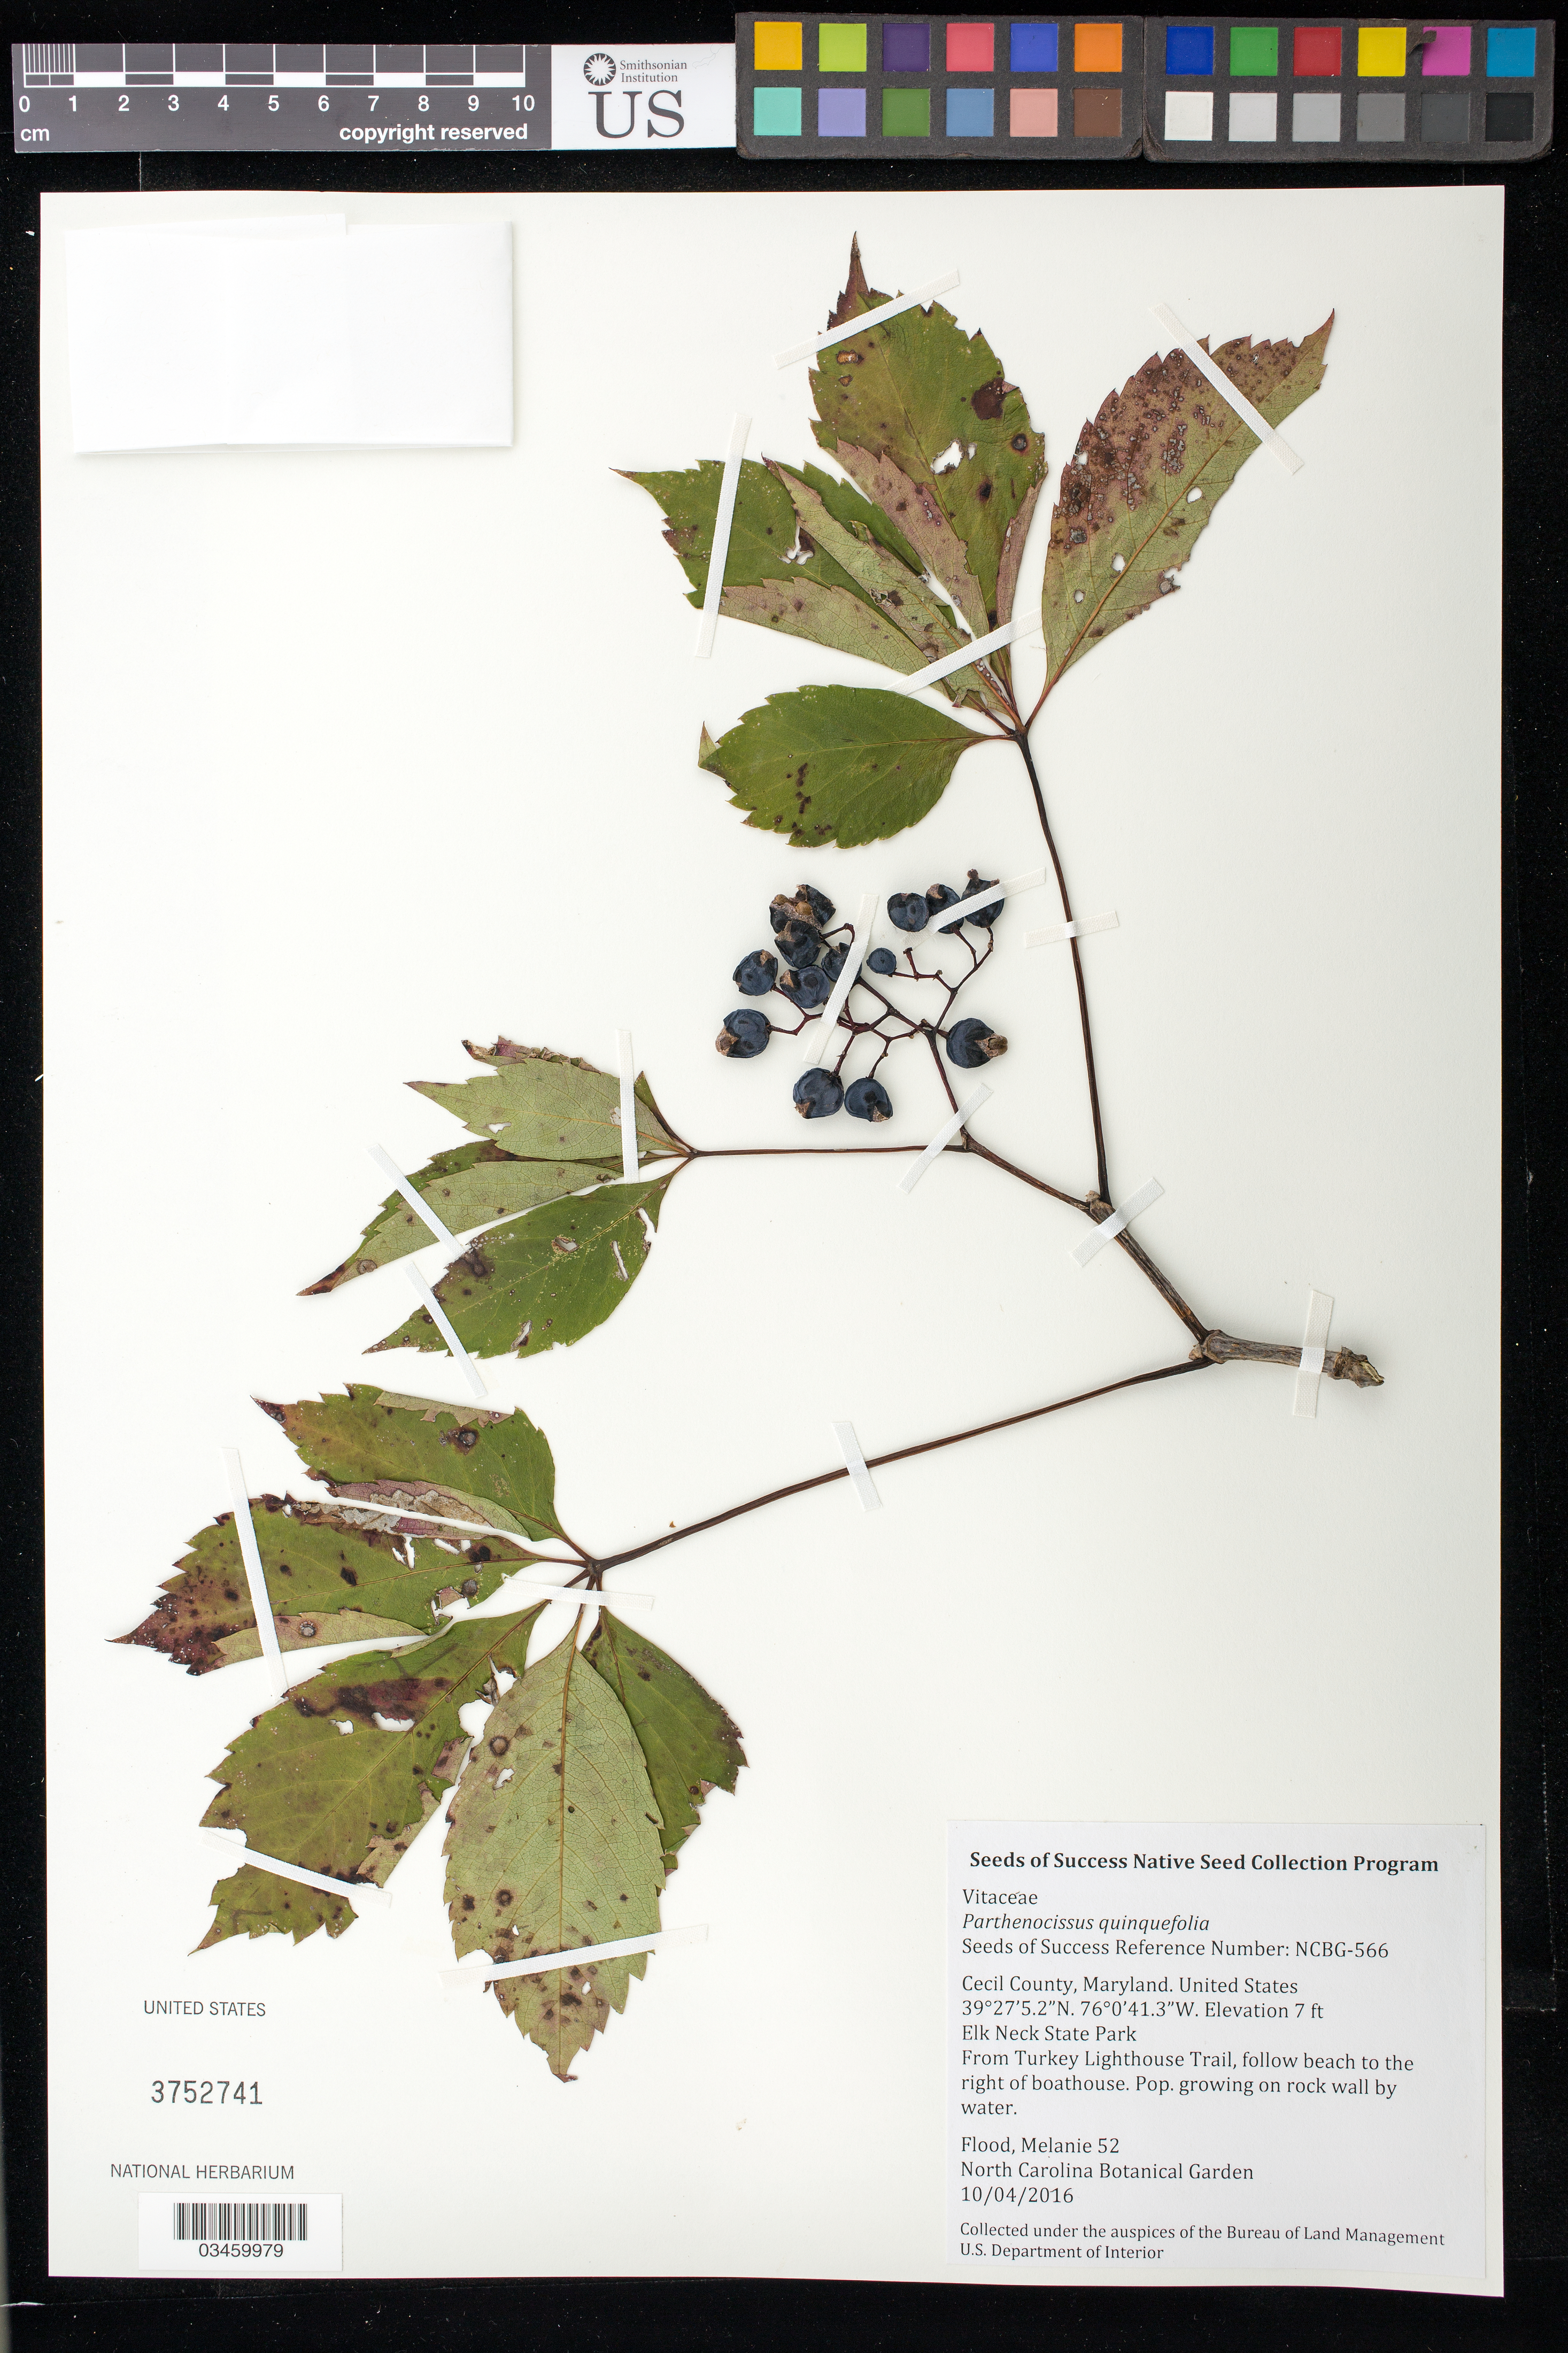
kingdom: Plantae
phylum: Tracheophyta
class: Magnoliopsida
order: Vitales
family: Vitaceae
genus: Parthenocissus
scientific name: Parthenocissus quinquefolia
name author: (L.) Planch.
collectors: M. Flood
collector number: NCBG-566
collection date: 2016-10-04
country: United States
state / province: Maryland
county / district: Cecil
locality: Elk Neck State Park, Turkey point Lighthouse Trail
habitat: Successional Tuliptree Bottomland Forest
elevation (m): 2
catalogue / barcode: US 3752741